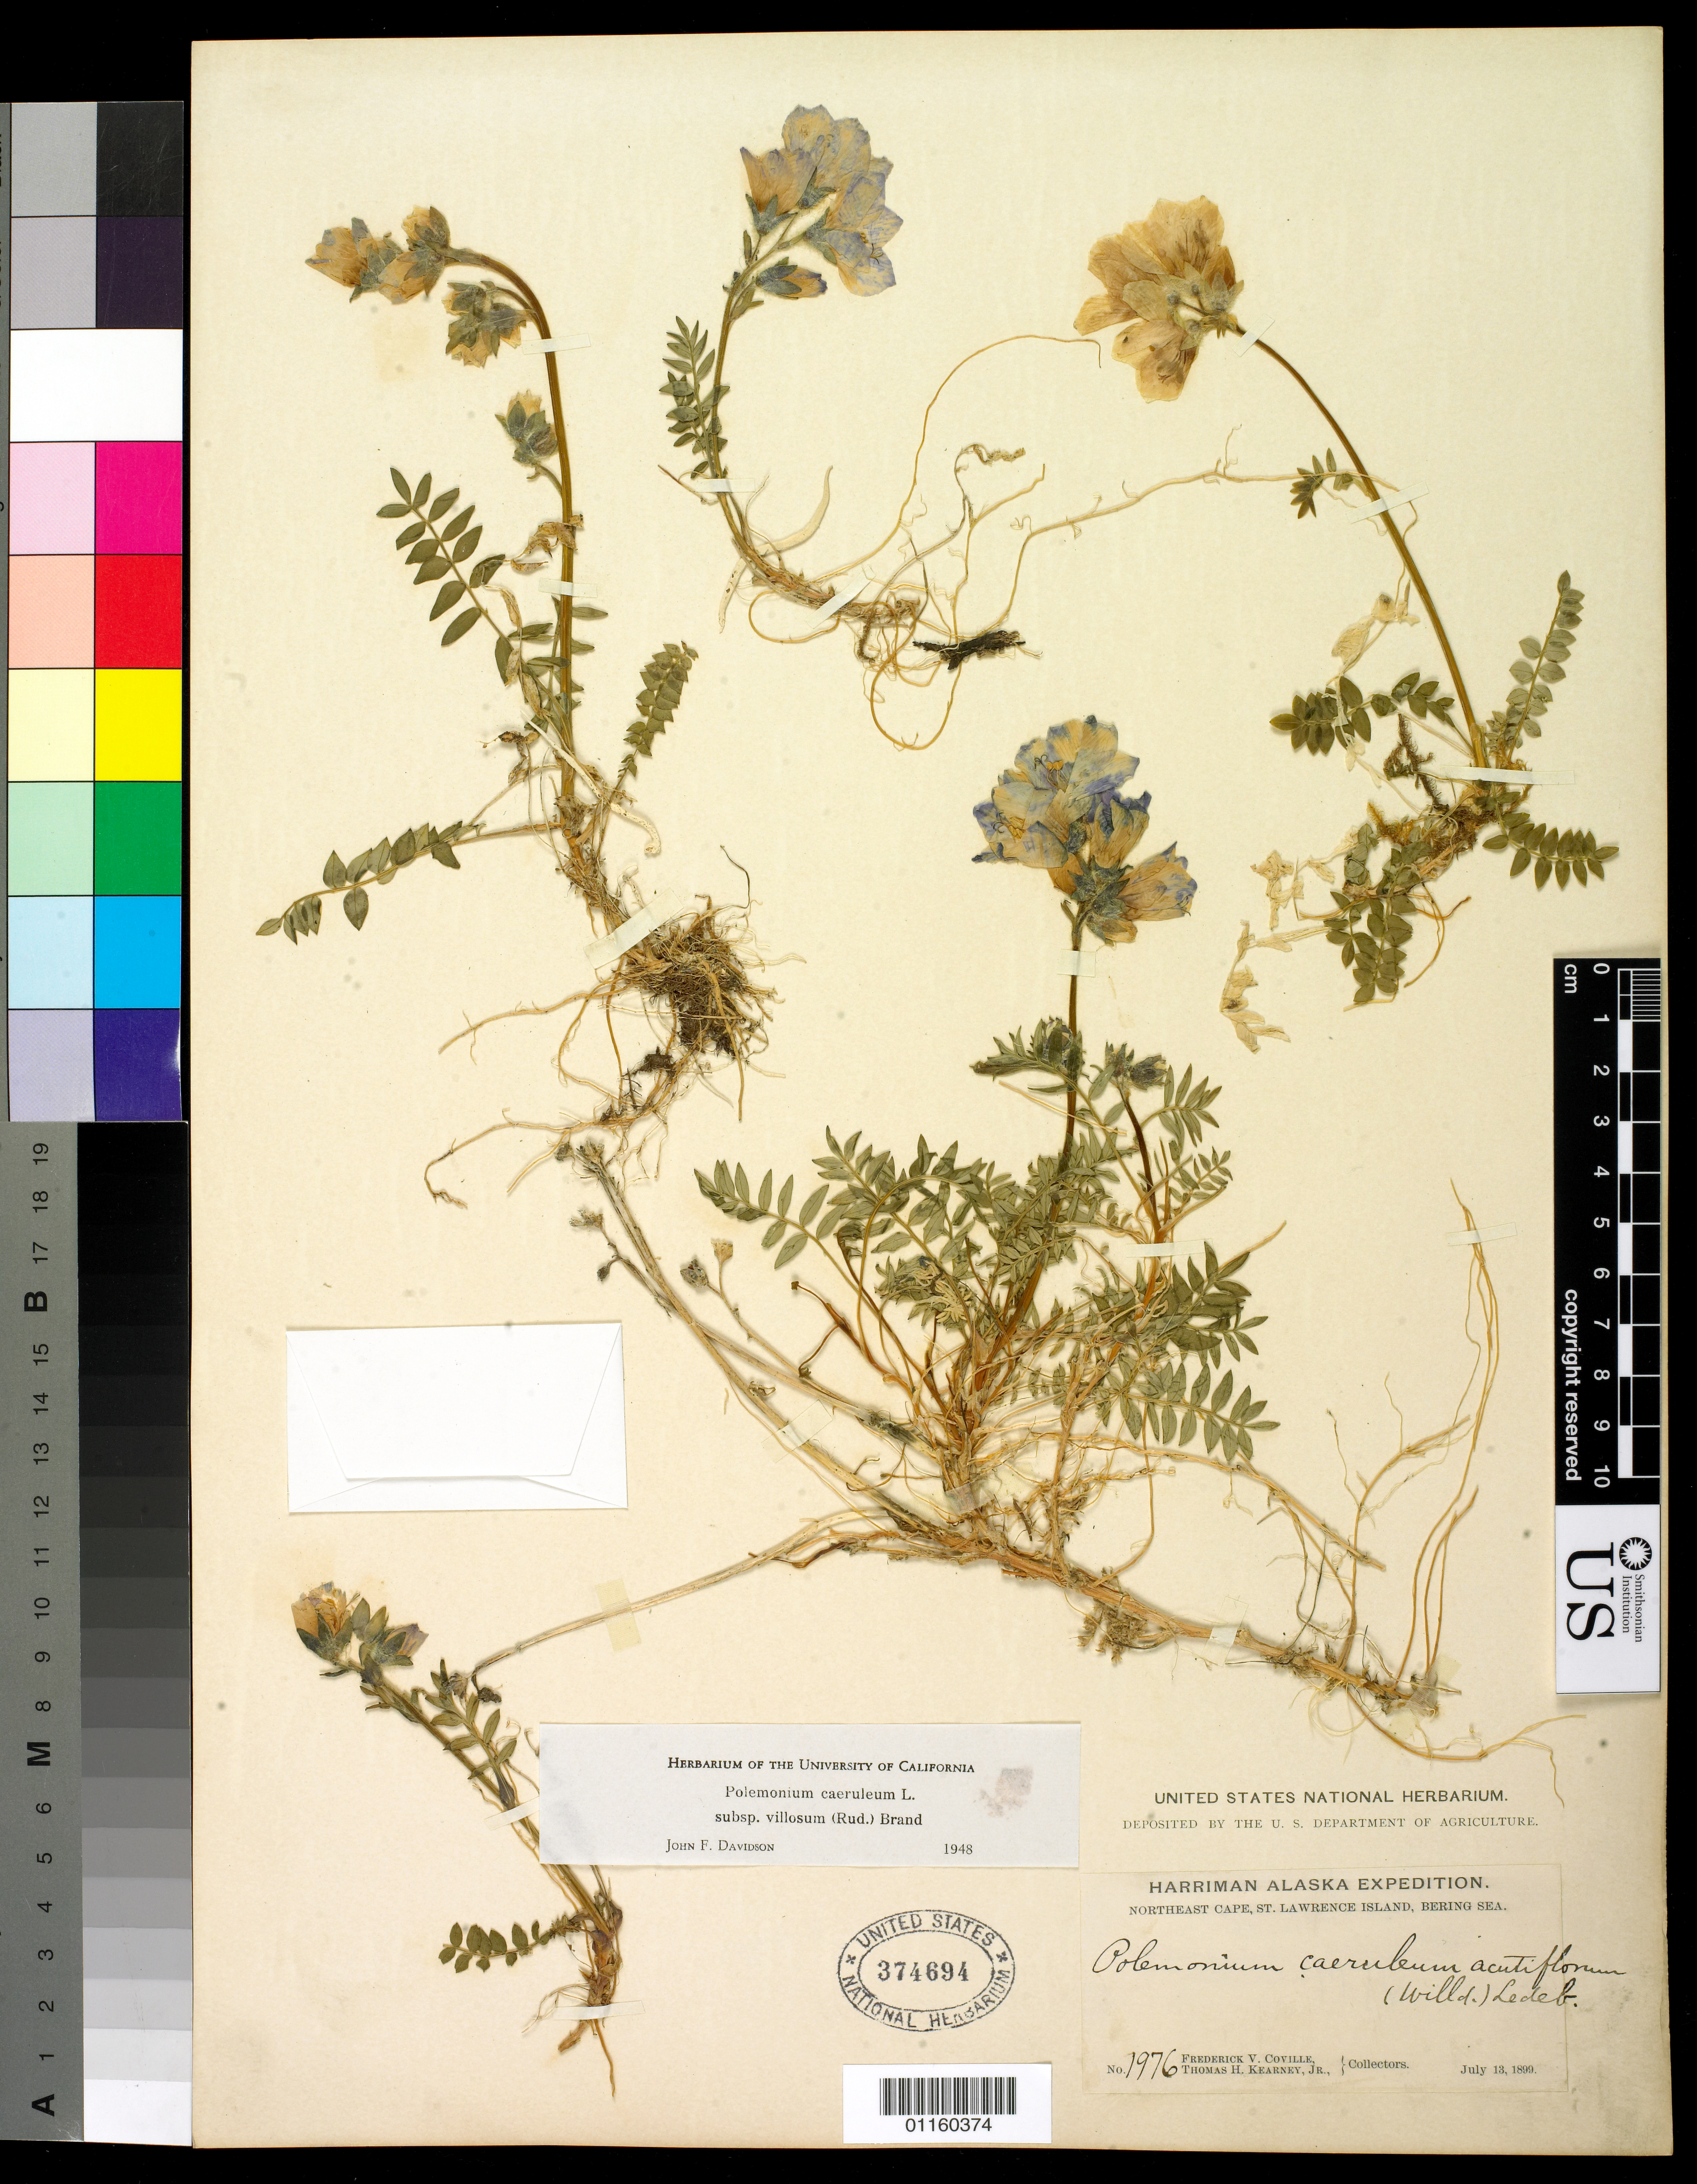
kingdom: Plantae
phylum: Tracheophyta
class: Magnoliopsida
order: Ericales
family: Polemoniaceae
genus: Polemonium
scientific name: Polemonium caeruleum subsp. villosum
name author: (Rudolph ex Georgi) Brand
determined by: Davidson, J. F.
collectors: F. V. Coville & T. H. Kearney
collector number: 1976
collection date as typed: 13 Jul 1899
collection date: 1899-07-13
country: United States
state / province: Alaska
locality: Northeast Cape, Lawrence Island, Bering Sea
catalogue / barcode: US 374694